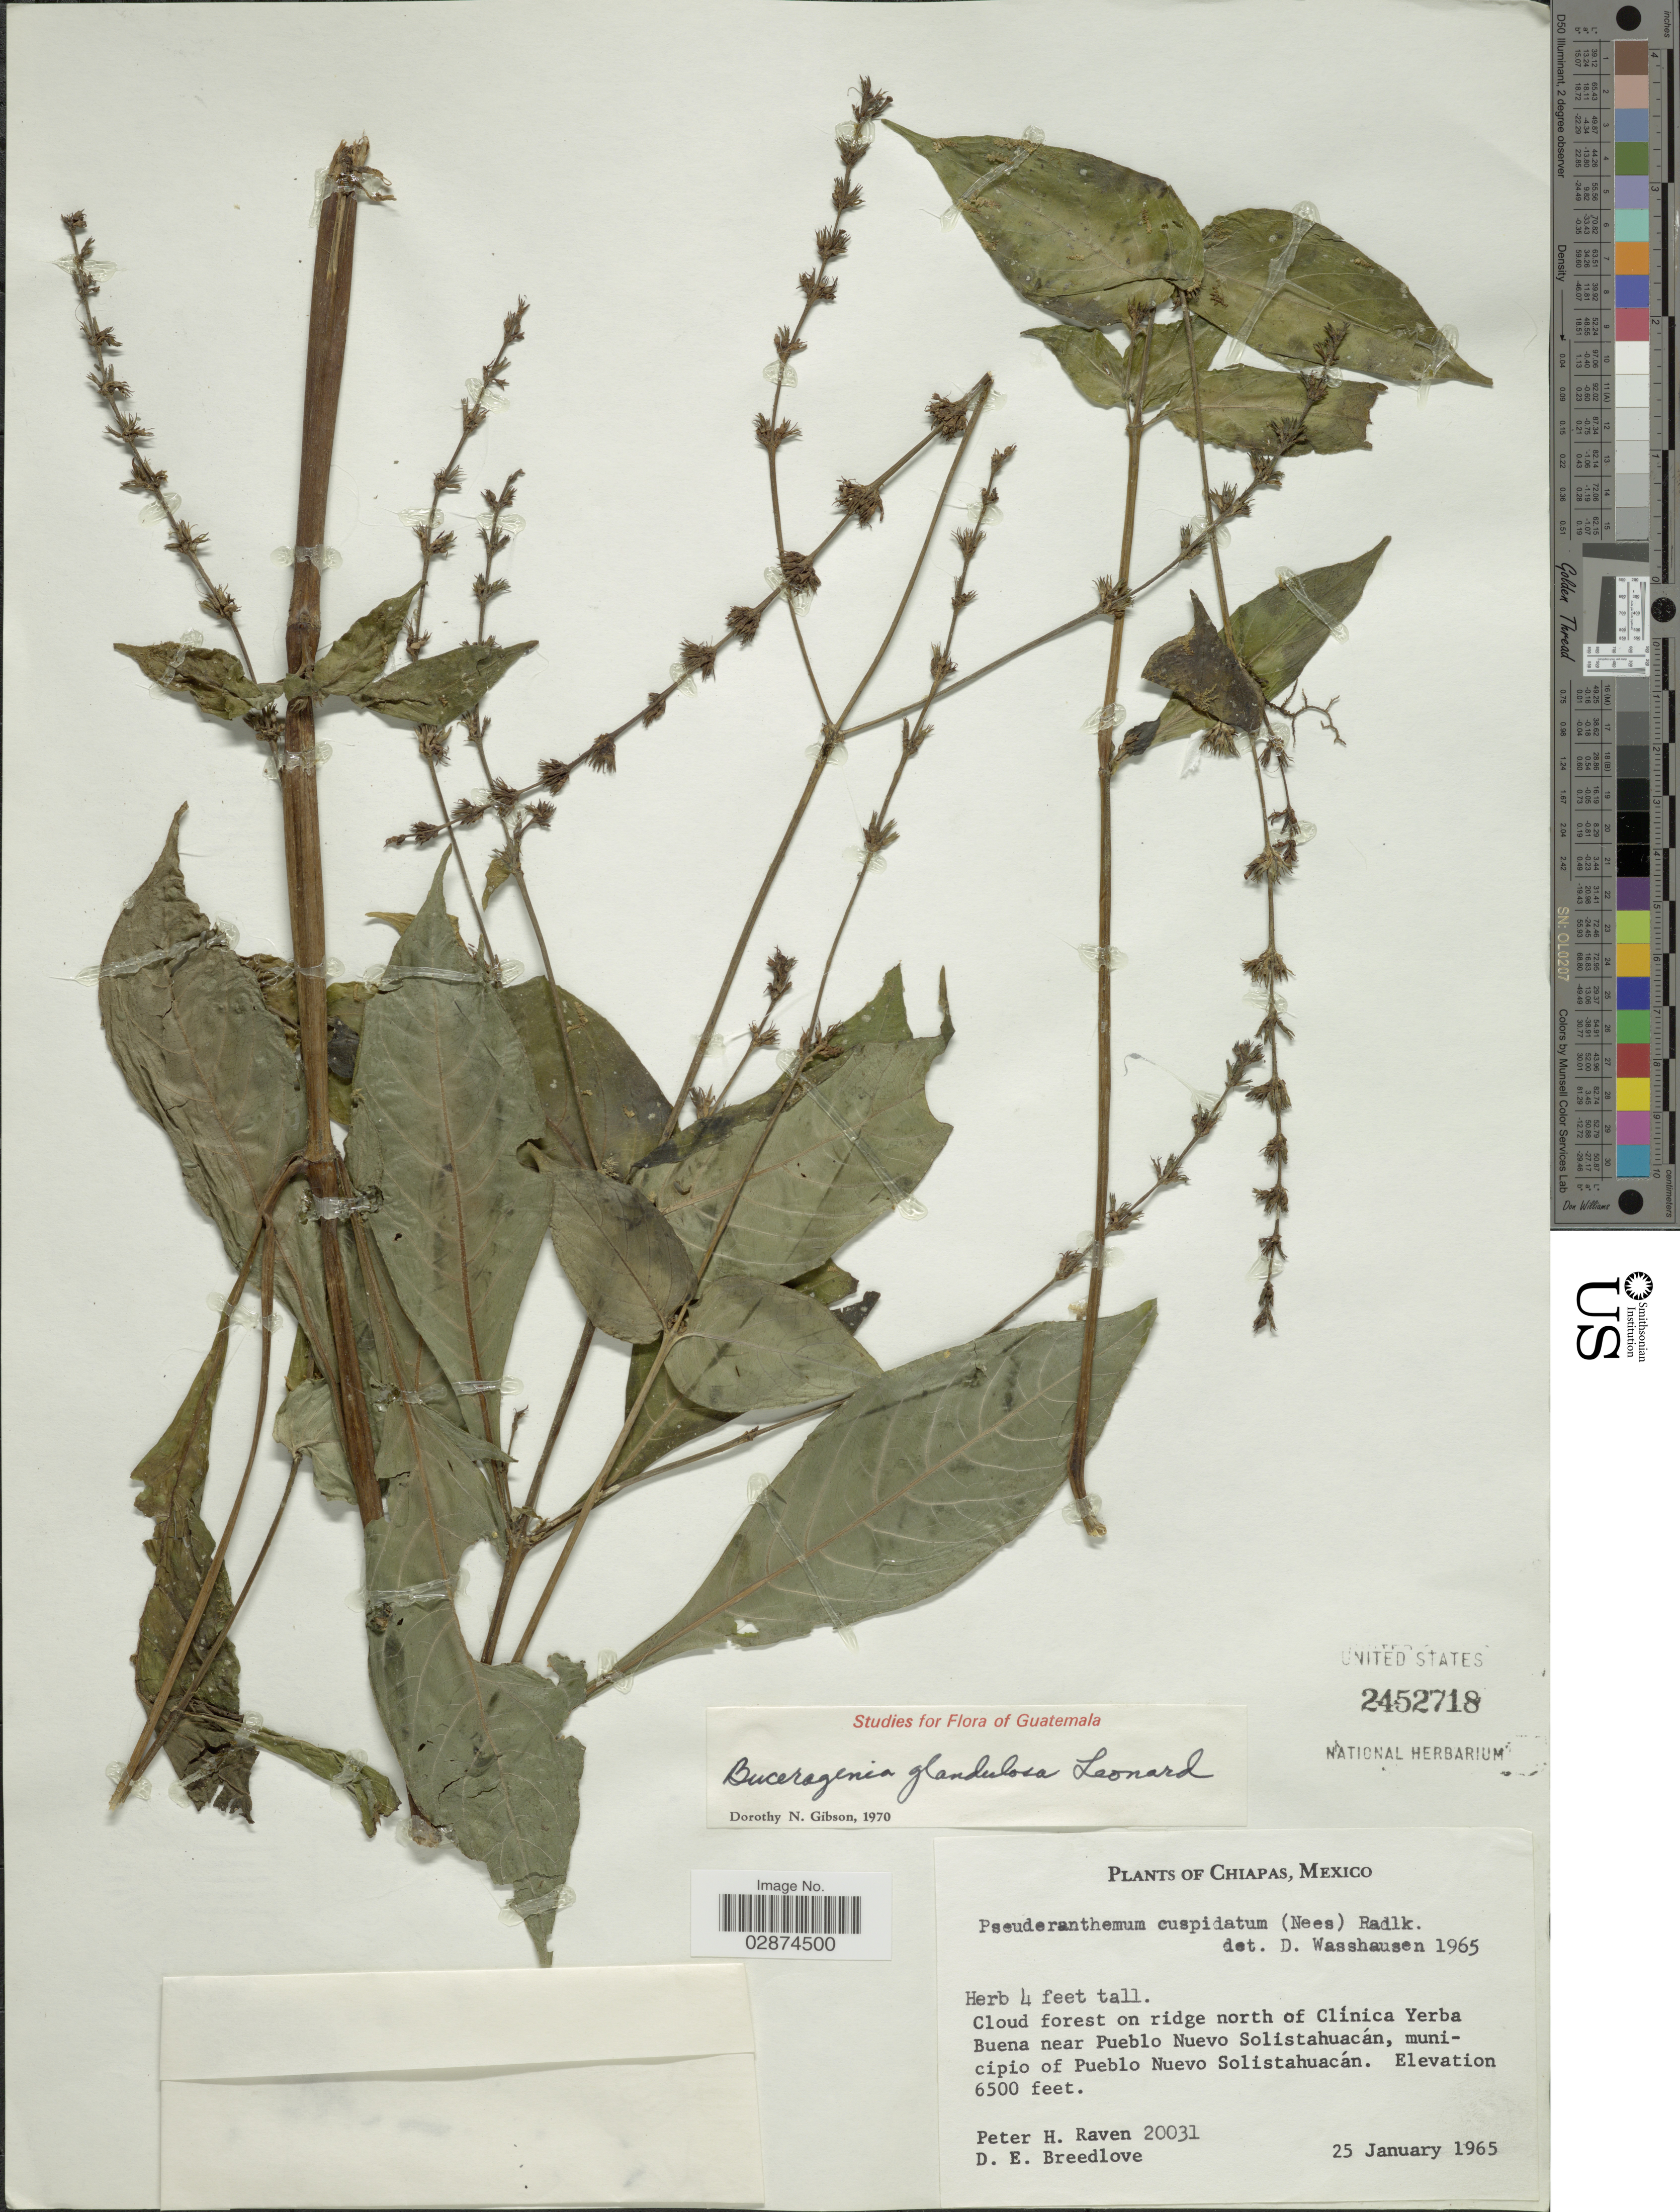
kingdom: Plantae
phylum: Tracheophyta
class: Magnoliopsida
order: Lamiales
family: Acanthaceae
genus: Buceragenia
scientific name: Buceragenia glandulosa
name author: Leonard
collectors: P. Raven & D. E. Breedlove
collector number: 20031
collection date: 1965-01-25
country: Mexico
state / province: Chiapas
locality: Cloud forest on ridge north of Clínica Yerba Buena near Pueblo Nuevo Solistahuacán, municipio of Pueblo Nuevo Solistahuacán.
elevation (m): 1981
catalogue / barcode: US 2452718